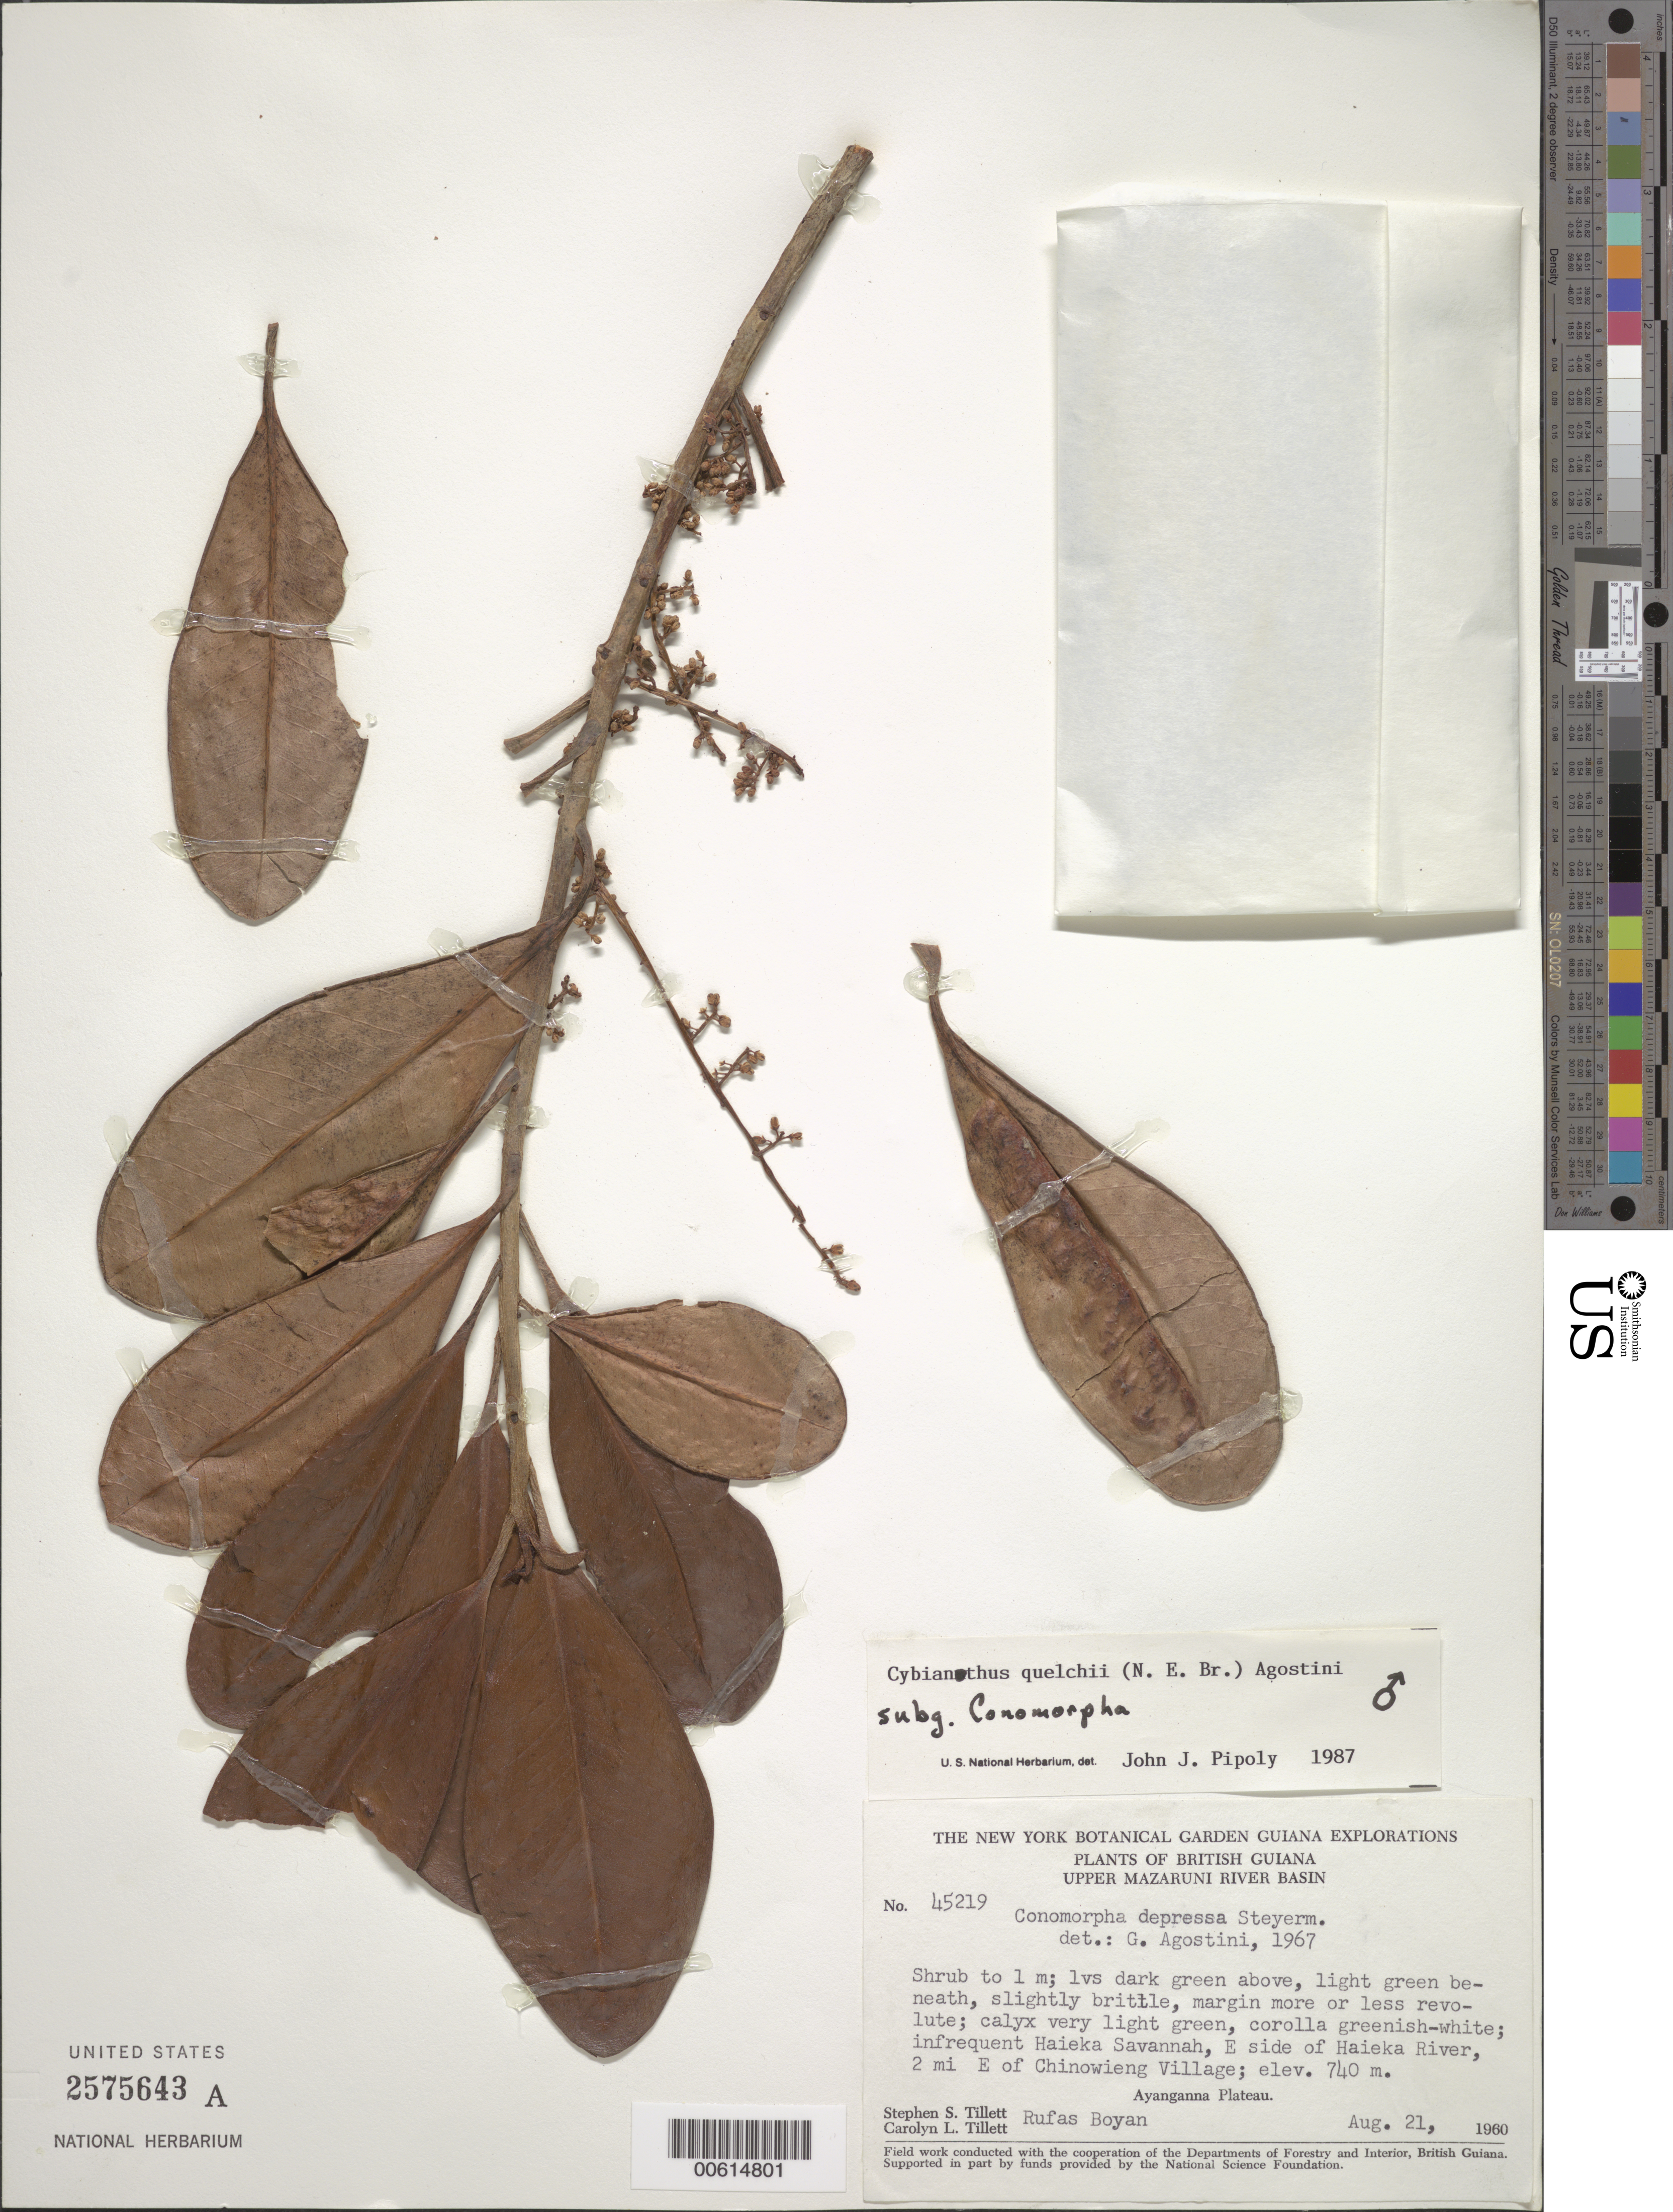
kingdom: Plantae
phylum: Tracheophyta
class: Magnoliopsida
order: Ericales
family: Primulaceae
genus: Cybianthus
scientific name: Cybianthus quelchii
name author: (N.E. Br.) G. Agostini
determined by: Pipoly, J. J., III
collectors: S. S. Tillett, C. L. Tillett & R. Boyan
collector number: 45219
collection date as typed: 21-Aug-60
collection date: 1960-08-21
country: Guyana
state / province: Cuyuni-Mazaruni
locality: Ayanganna Plateau, Chinowieng V., in forest island on Haieka Savanna, 2 mi E of Chinowieng Village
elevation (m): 740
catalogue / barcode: US 2575643A